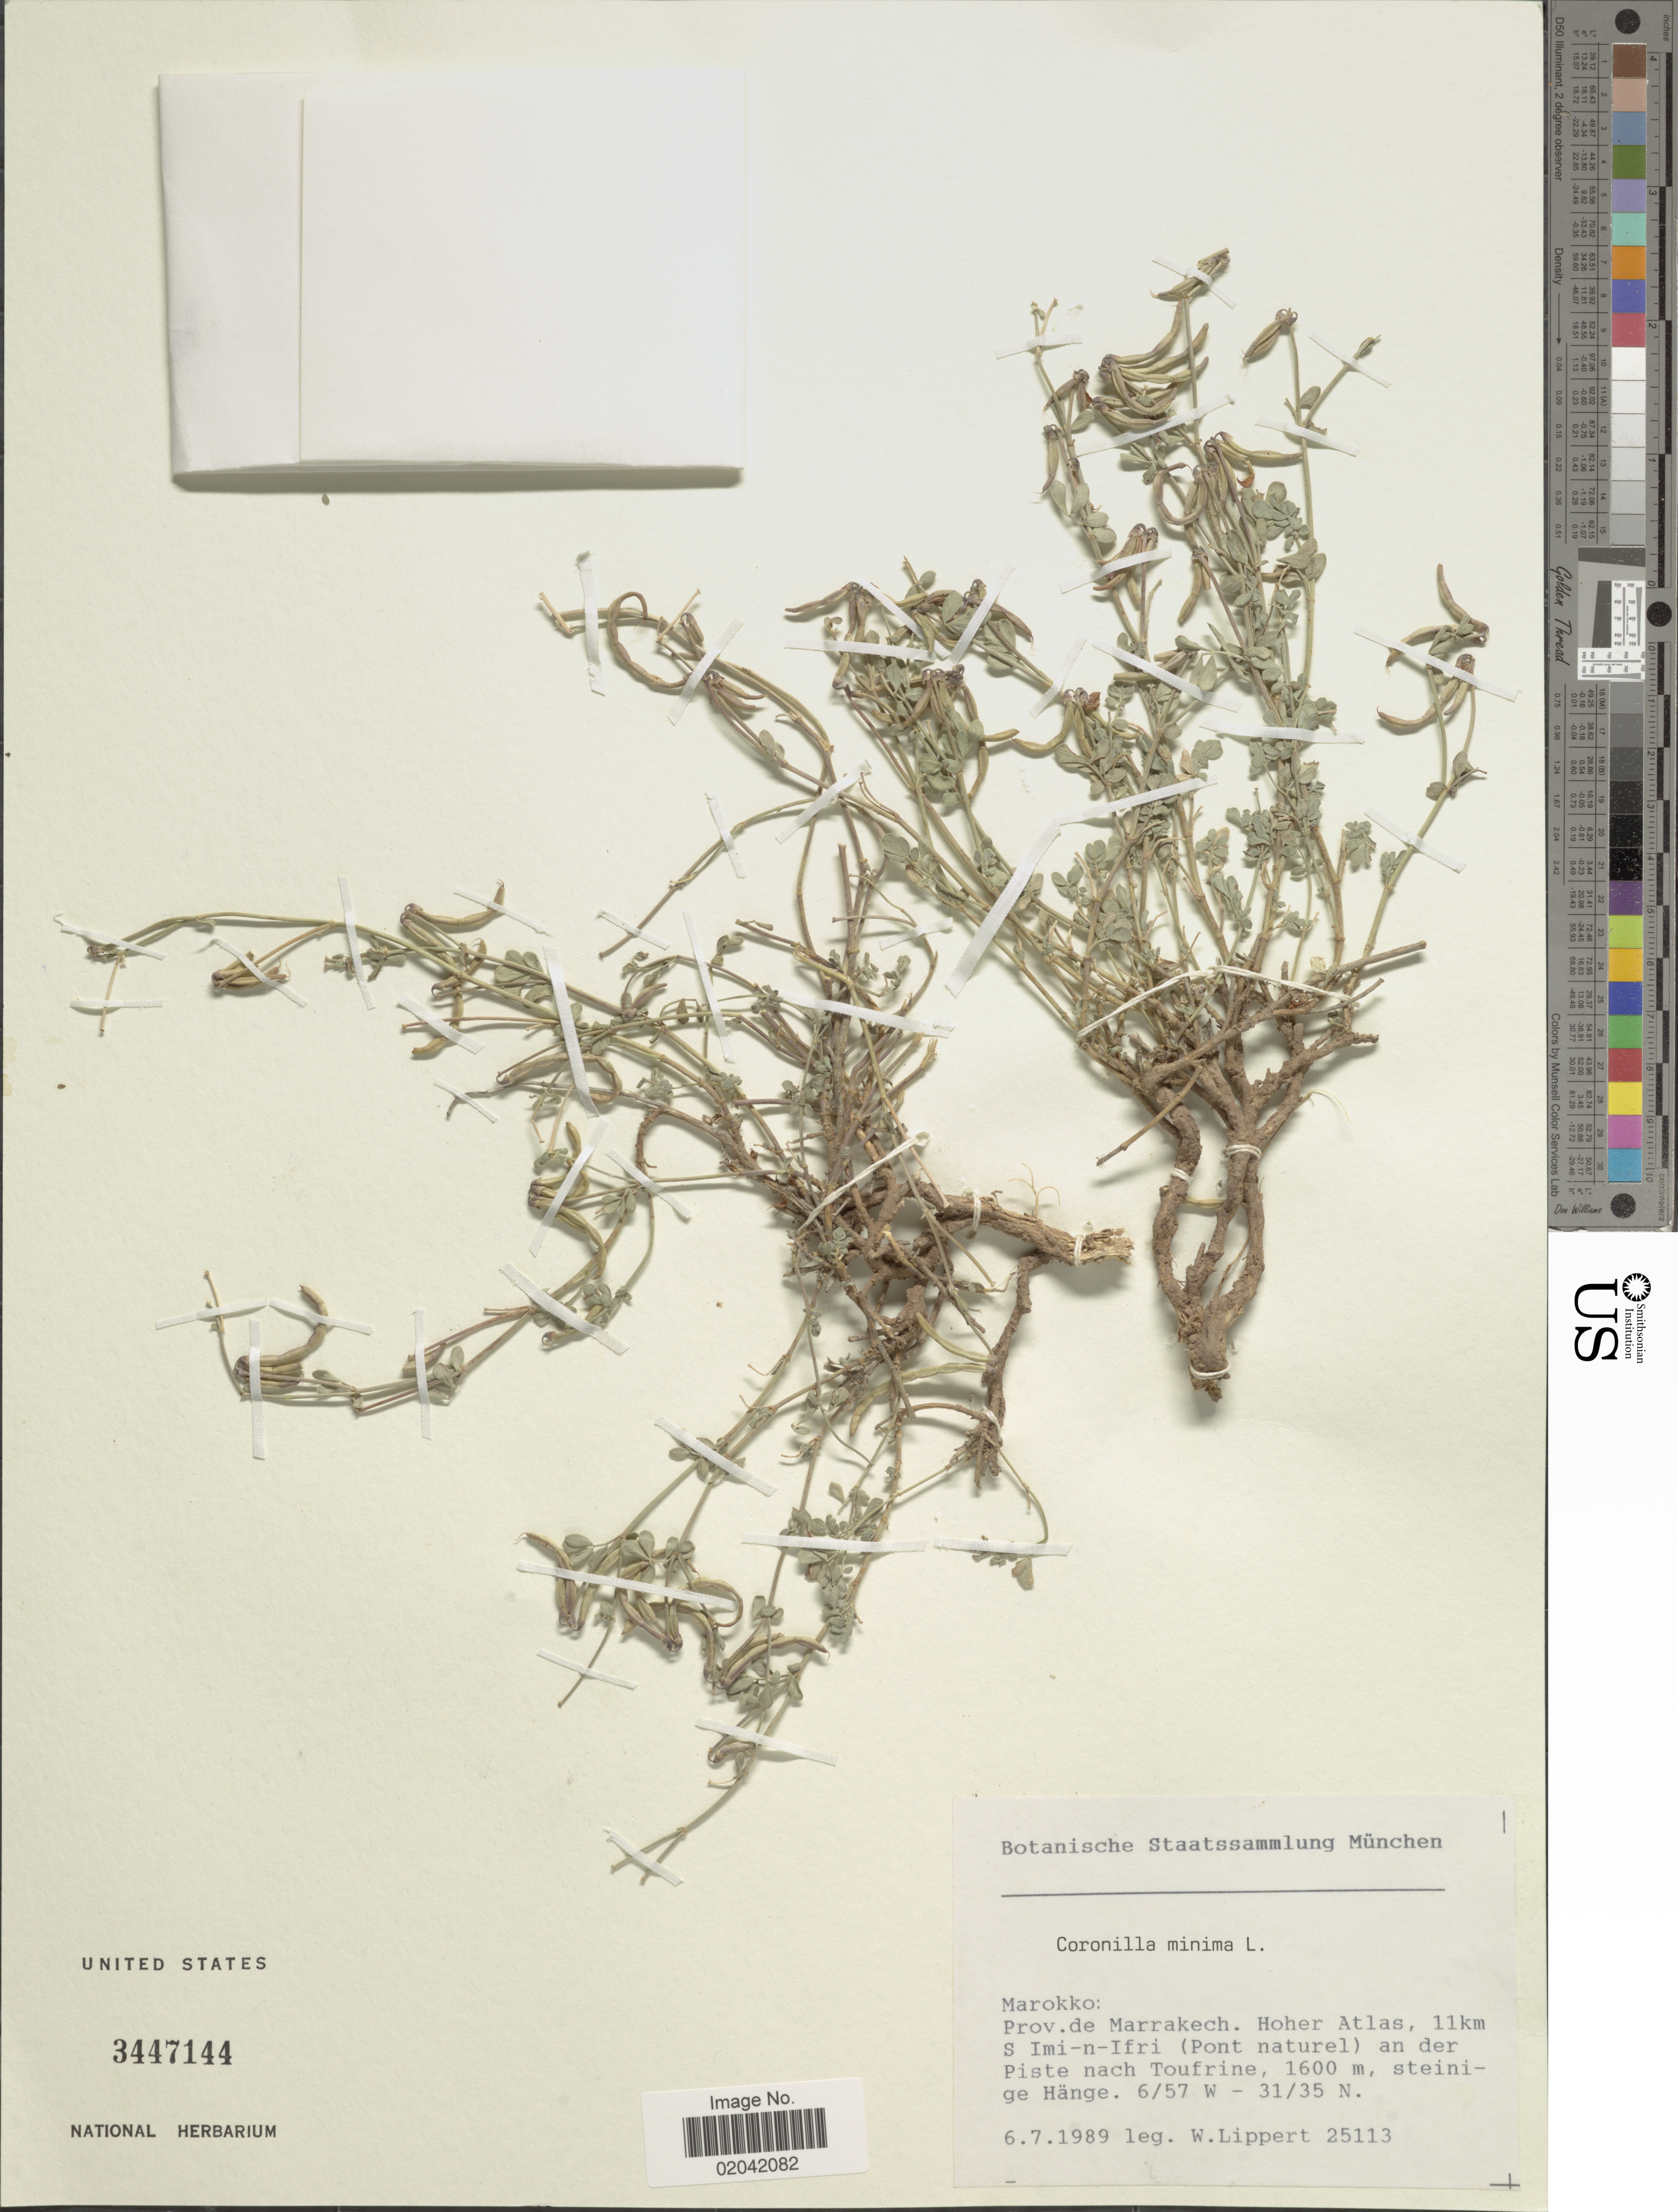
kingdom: Plantae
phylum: Tracheophyta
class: Magnoliopsida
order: Fabales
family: Fabaceae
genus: Coronilla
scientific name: Coronilla minima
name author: L.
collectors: W. Lippert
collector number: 25113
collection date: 1989-07-06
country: Morocco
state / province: Marrakech-Tensift-Al Haouz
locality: Prov de Marrakech. Hoher Atlas, 11km S Imi-n-Ifri (Pont naturel) an der Psite nach Toufrine, steinige Hänge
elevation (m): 1600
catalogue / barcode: US 3447144